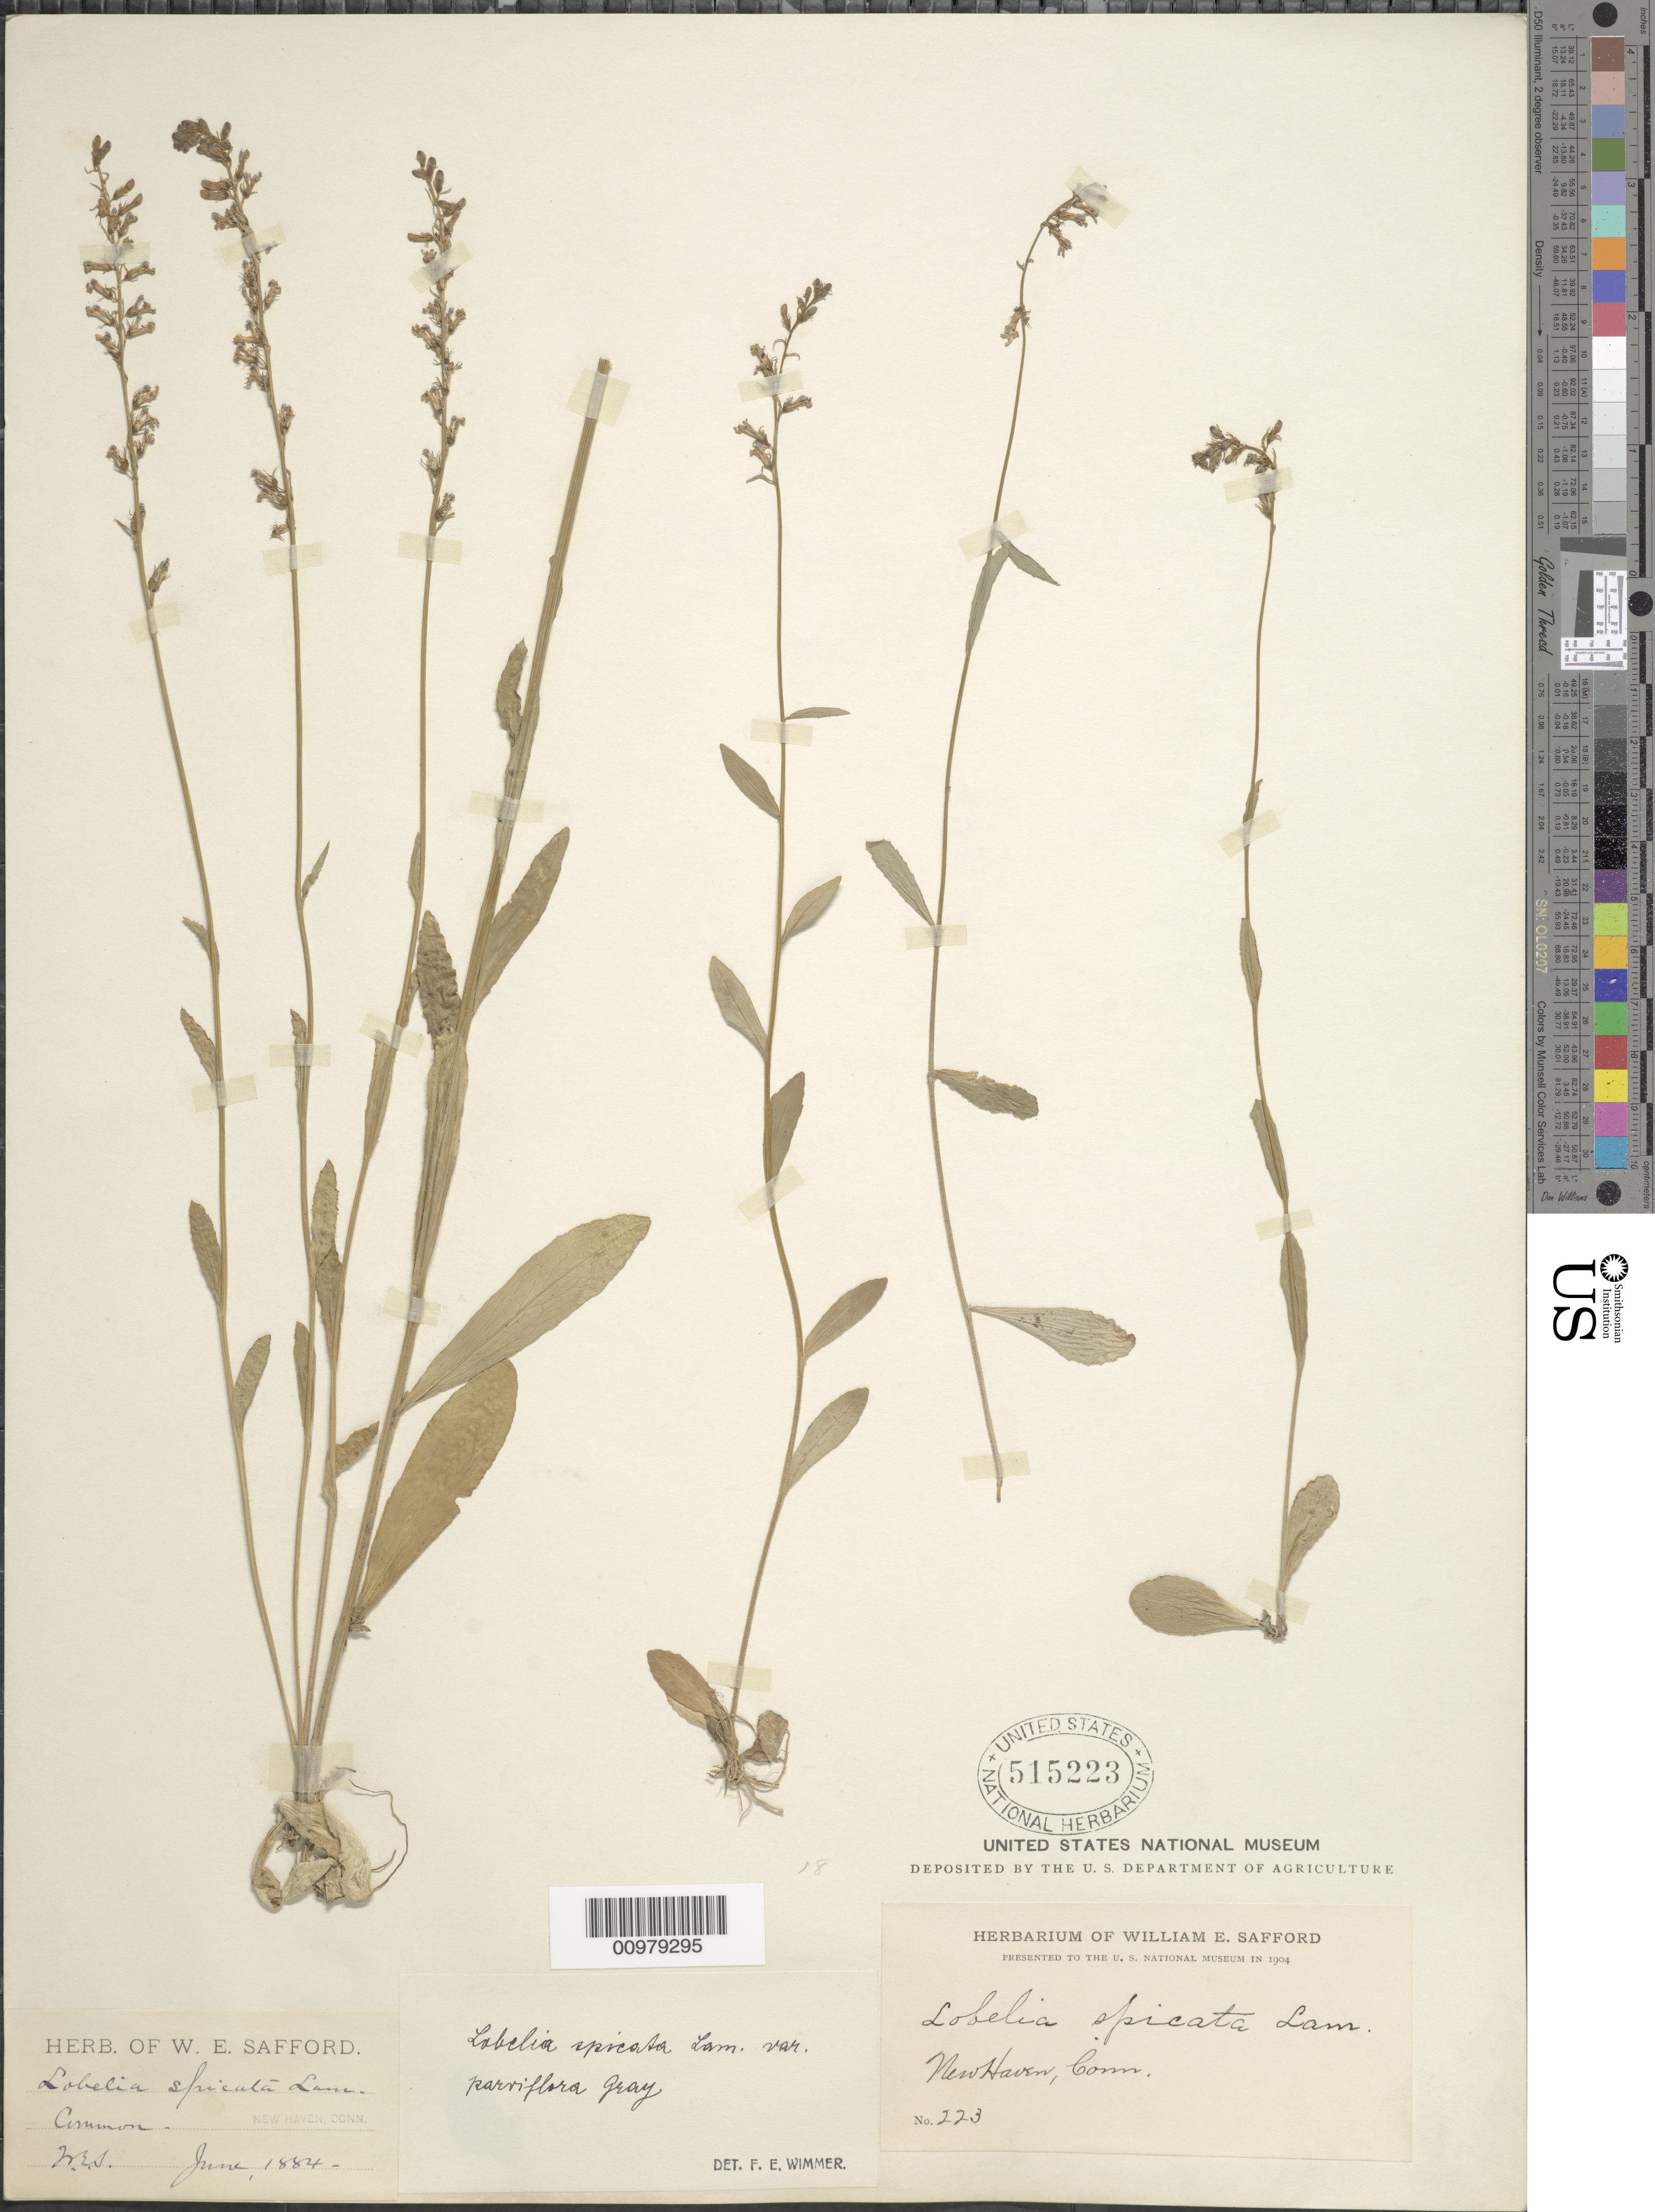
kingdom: Plantae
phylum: Tracheophyta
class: Magnoliopsida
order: Asterales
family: Campanulaceae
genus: Lobelia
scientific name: Lobelia spicata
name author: Lam.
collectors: W. E. Safford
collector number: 223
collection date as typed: Jun 1884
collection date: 1884-06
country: United States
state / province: Connecticut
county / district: New Haven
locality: New Haven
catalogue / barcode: US 515223